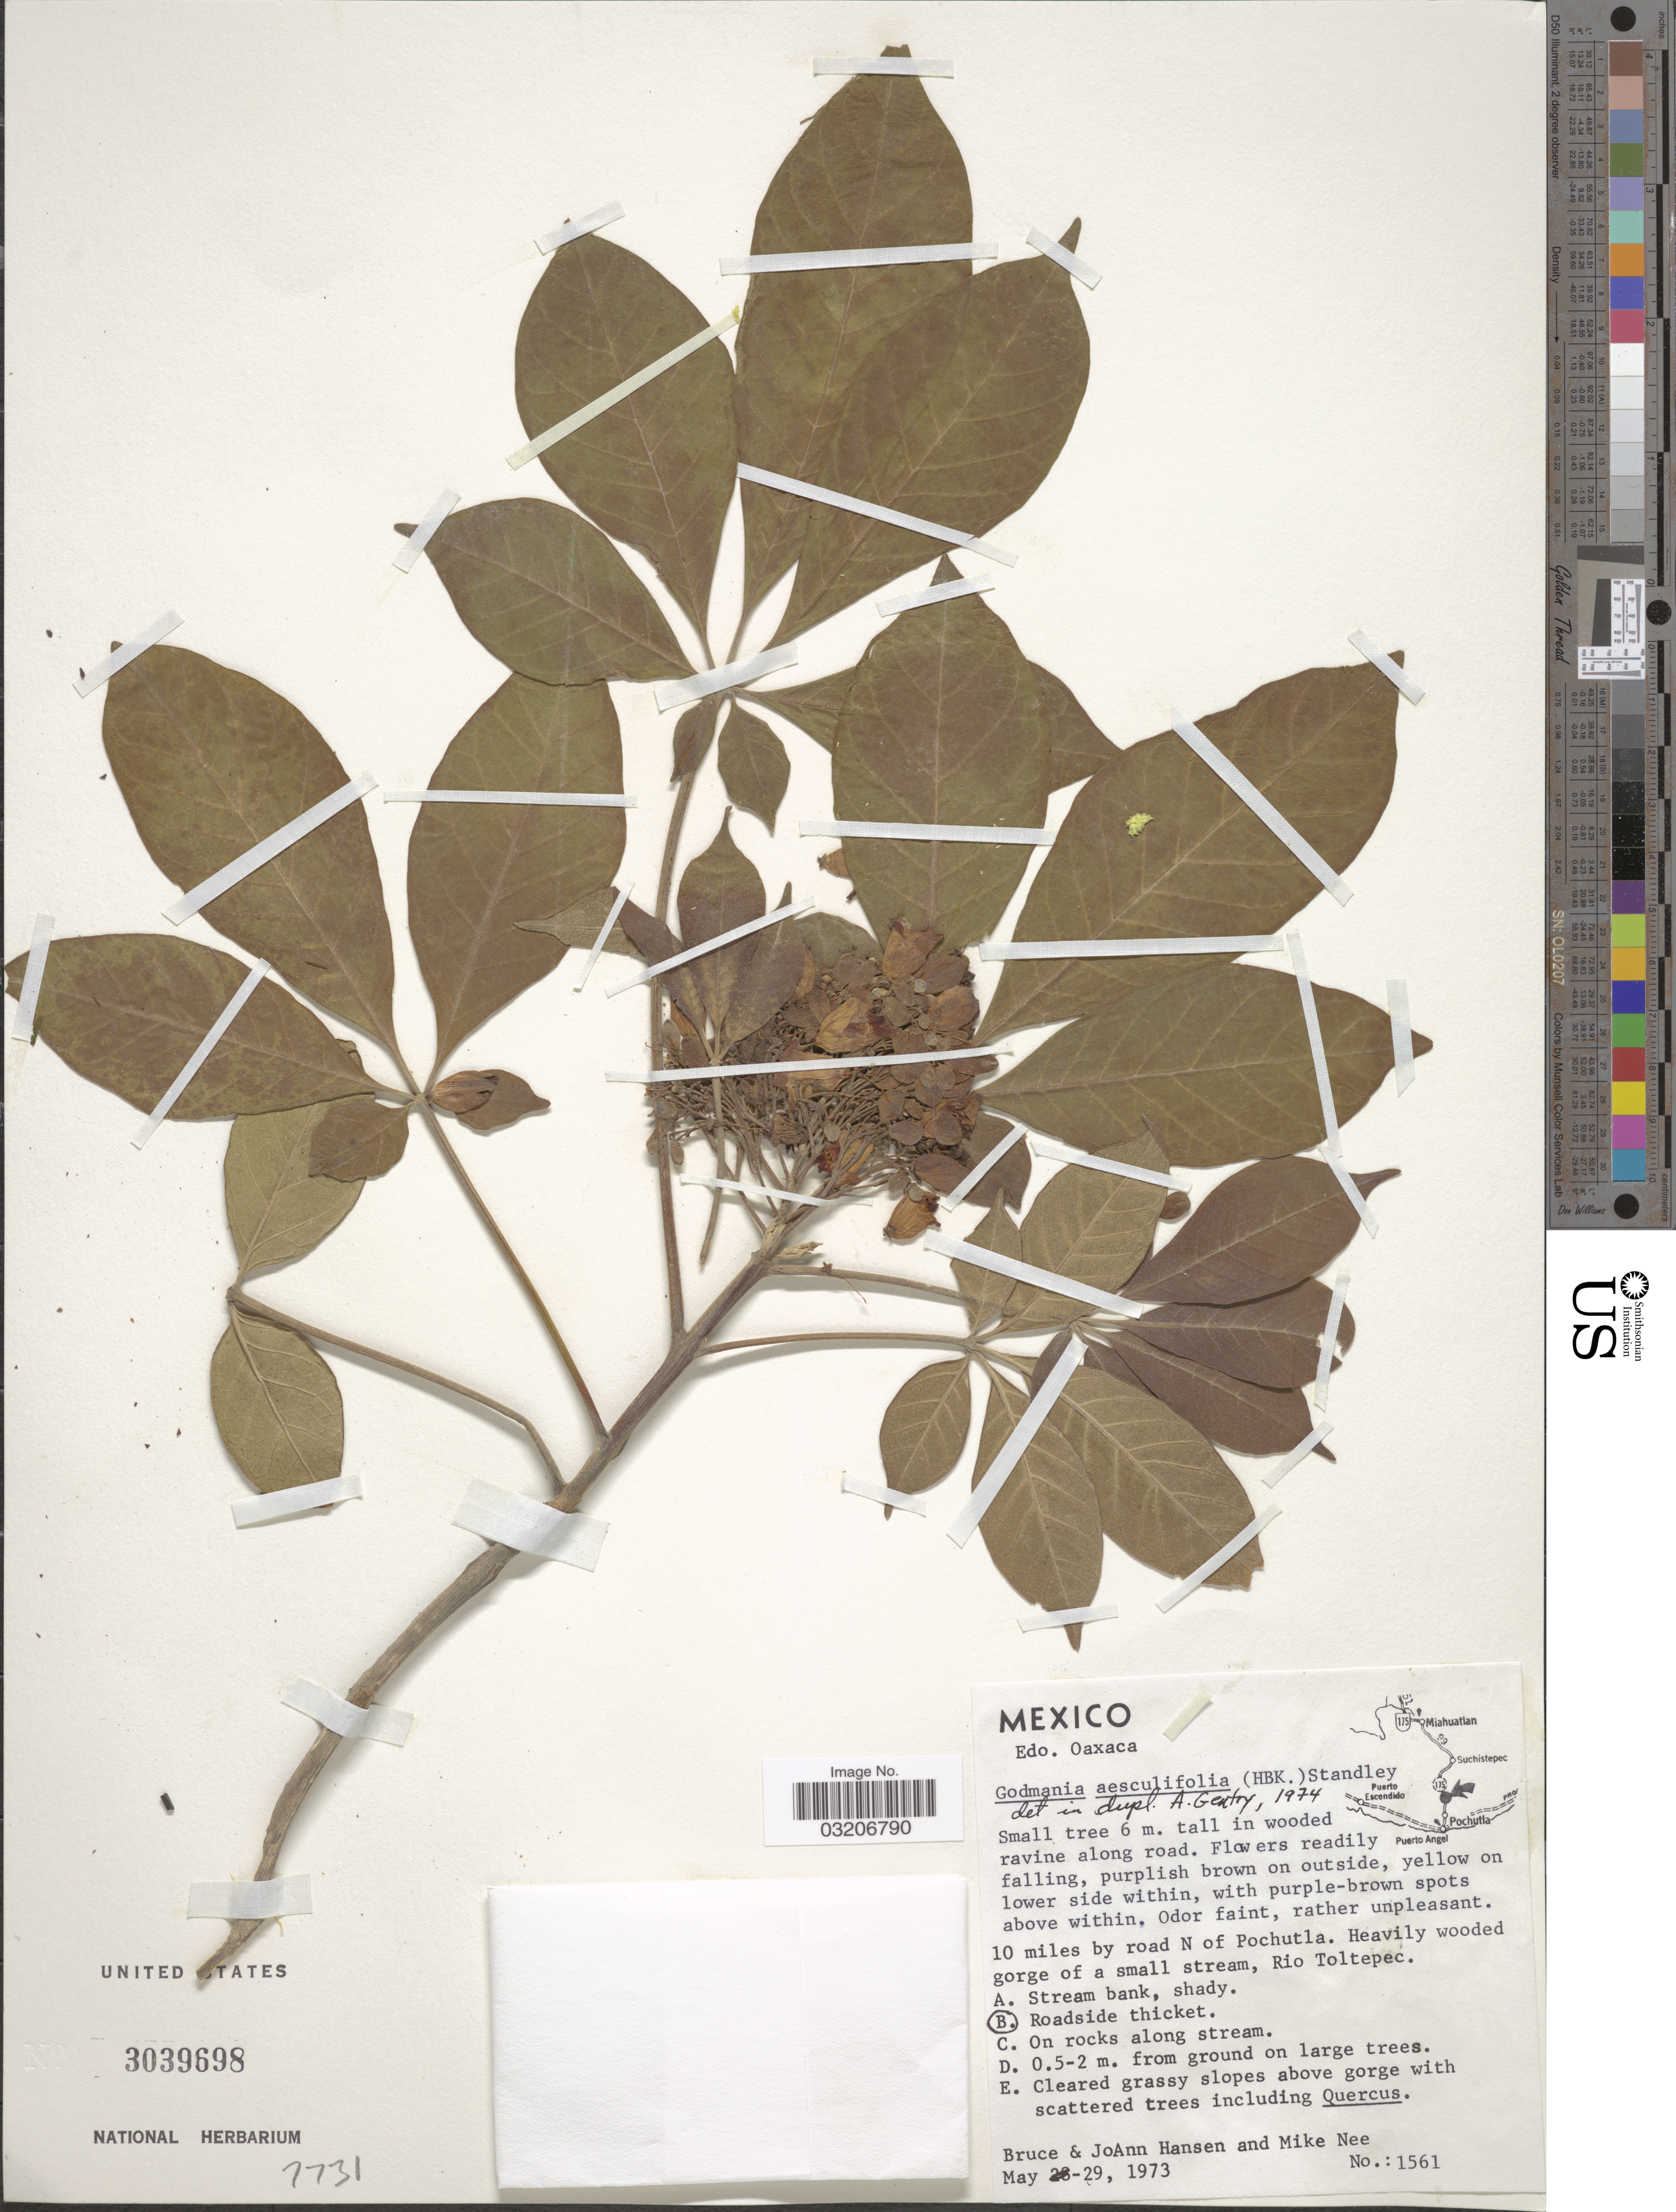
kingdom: Plantae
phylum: Tracheophyta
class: Magnoliopsida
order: Lamiales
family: Bignoniaceae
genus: Godmania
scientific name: Godmania aesculifolia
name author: Standl.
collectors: B. Hansen, J. Hansen & M. Nee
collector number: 1561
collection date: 1973-05-29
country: Mexico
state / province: Oaxaca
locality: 10 miles by road N of Pochutla. Heavily wooded gorge of small stream, Rio Toltepec. Roadside thicket.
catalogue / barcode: US 3039698